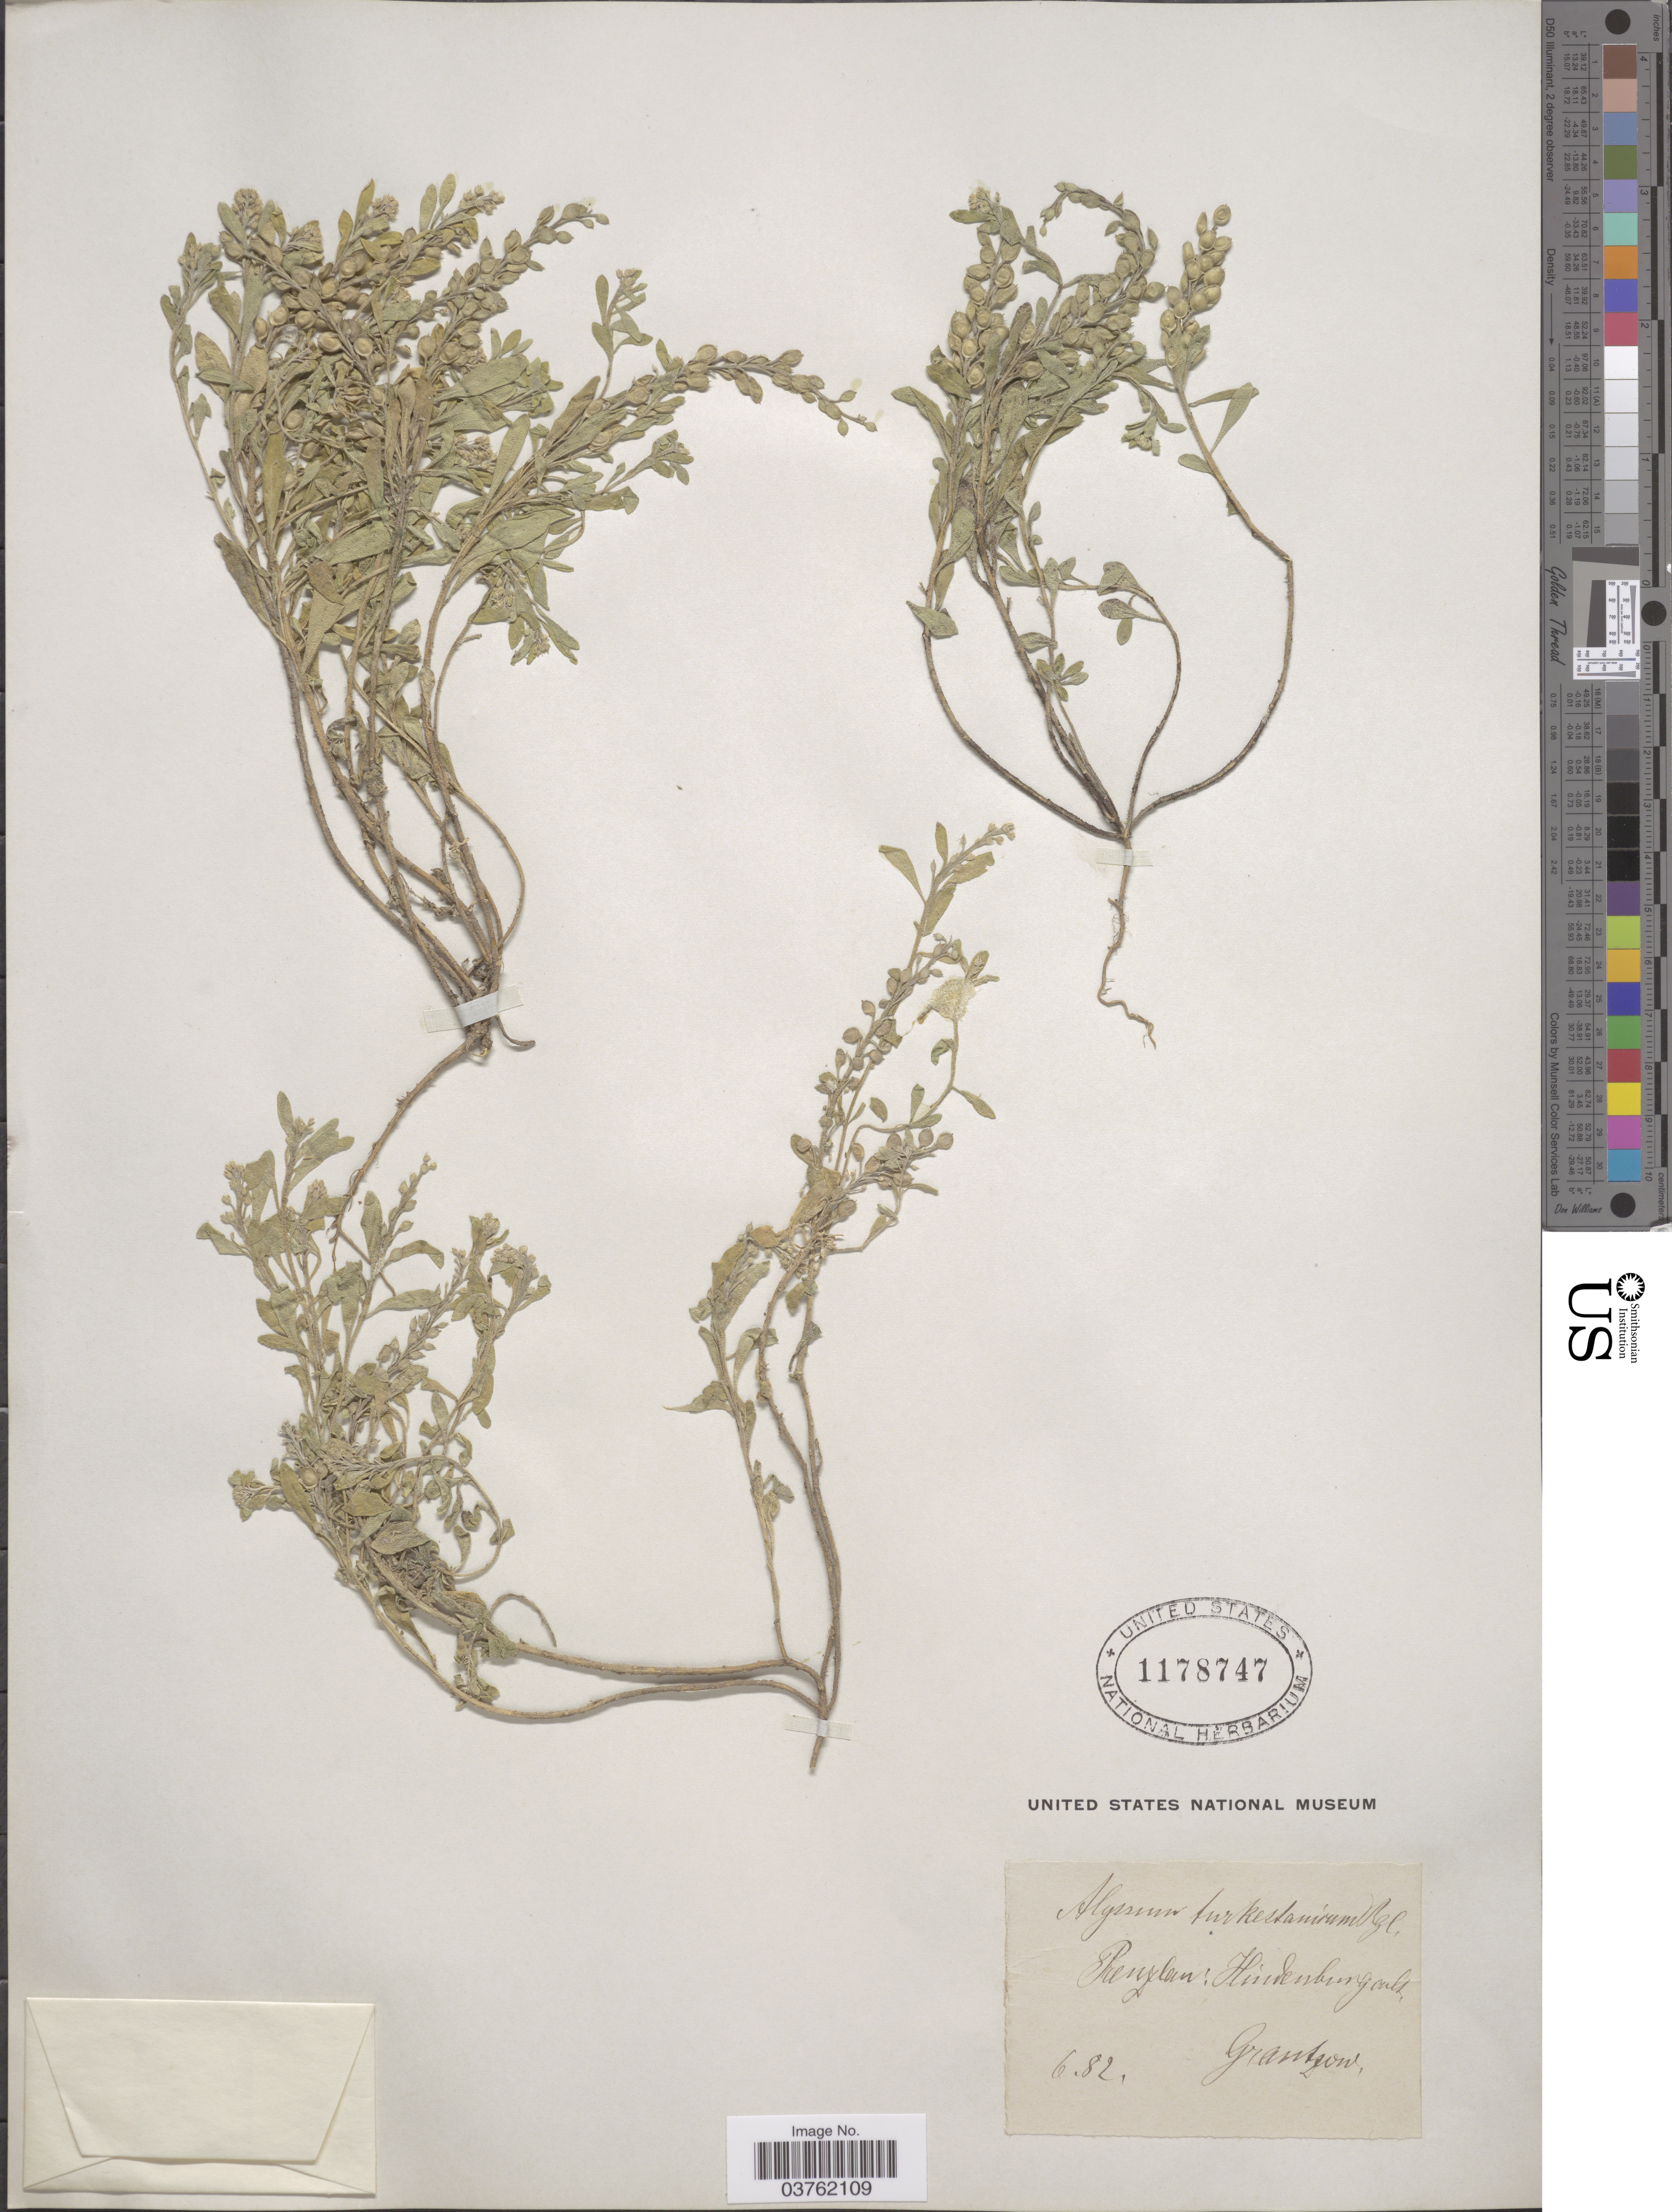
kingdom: Plantae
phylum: Tracheophyta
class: Magnoliopsida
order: Brassicales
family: Brassicaceae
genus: Alyssum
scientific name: Alyssum turkestanicum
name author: Regel & Schmalh.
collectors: Grantzow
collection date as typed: Transcribed d/m/y: /6/82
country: Germany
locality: Prenzlau: Hindenburg cult.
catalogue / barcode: US 1178747